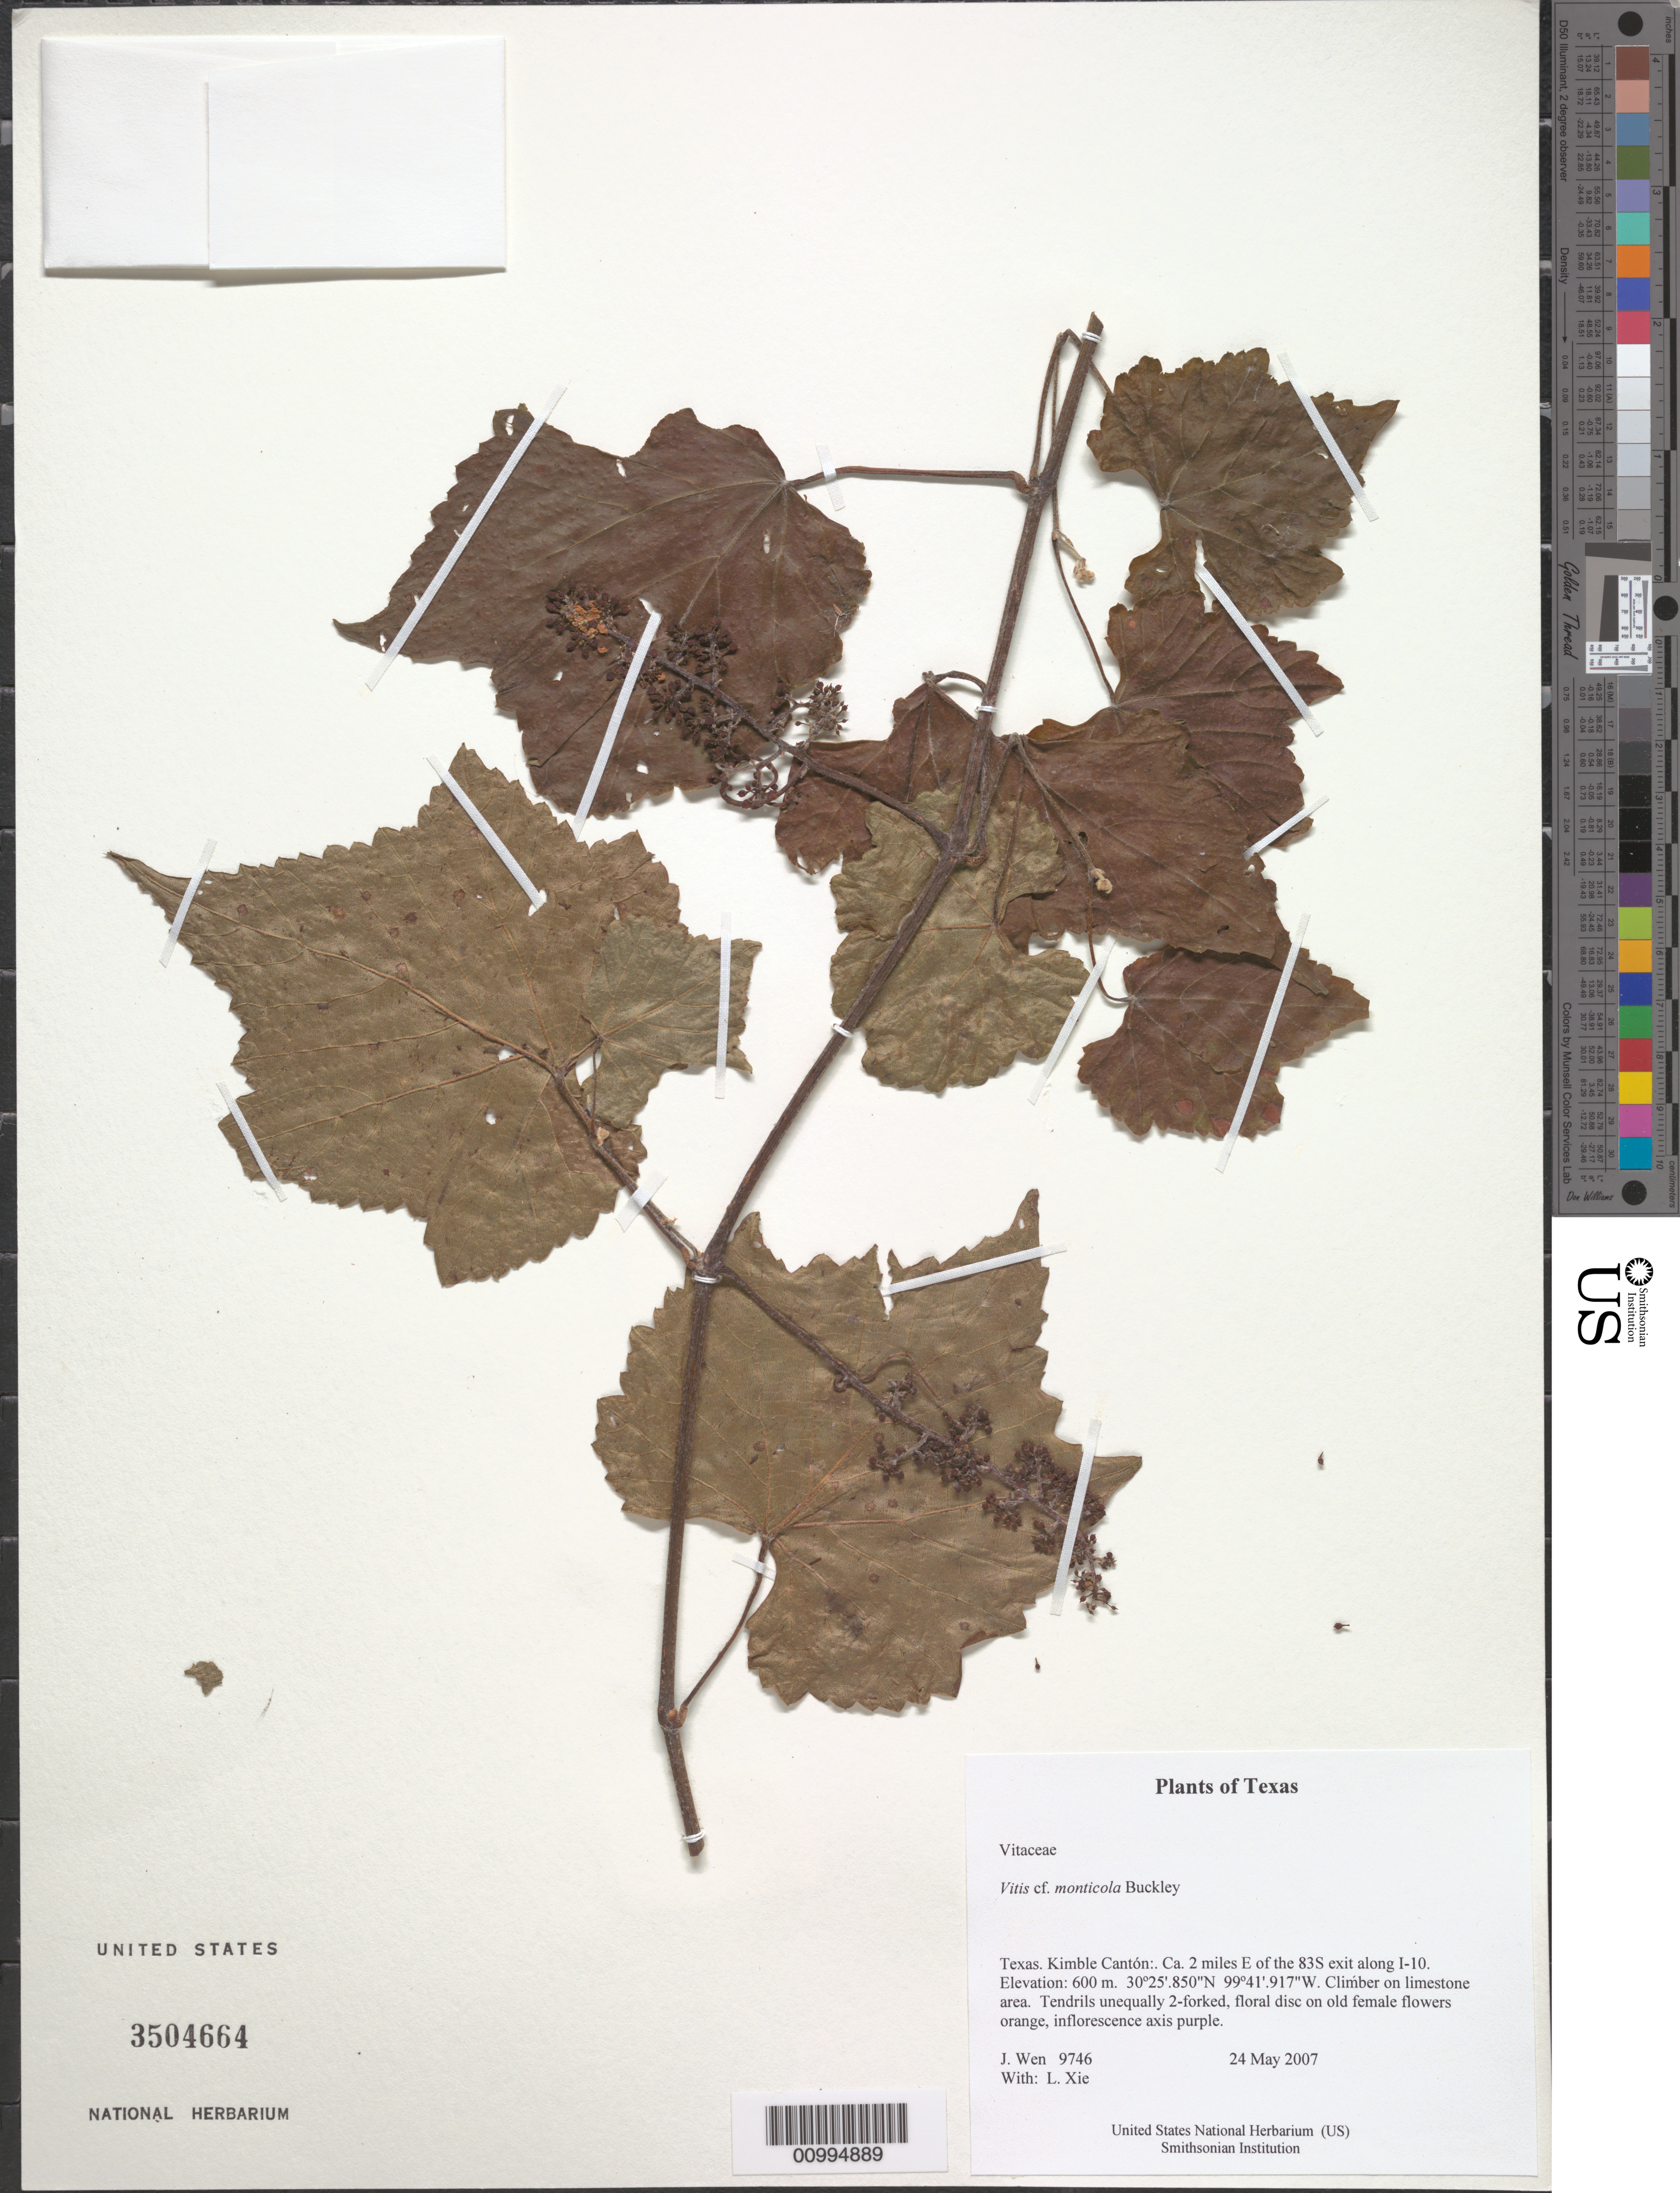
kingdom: Plantae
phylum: Tracheophyta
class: Magnoliopsida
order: Vitales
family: Vitaceae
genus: Vitis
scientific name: Vitis monticola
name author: Buckley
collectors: J. Wen & L. Xie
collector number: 9746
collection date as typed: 24 May 2007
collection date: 2007-05-24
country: United States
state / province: Texas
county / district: Kimble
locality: Ca. 2 miles E of the 83S exit along I-10.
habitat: On limestone area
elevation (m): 600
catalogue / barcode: US 3504664